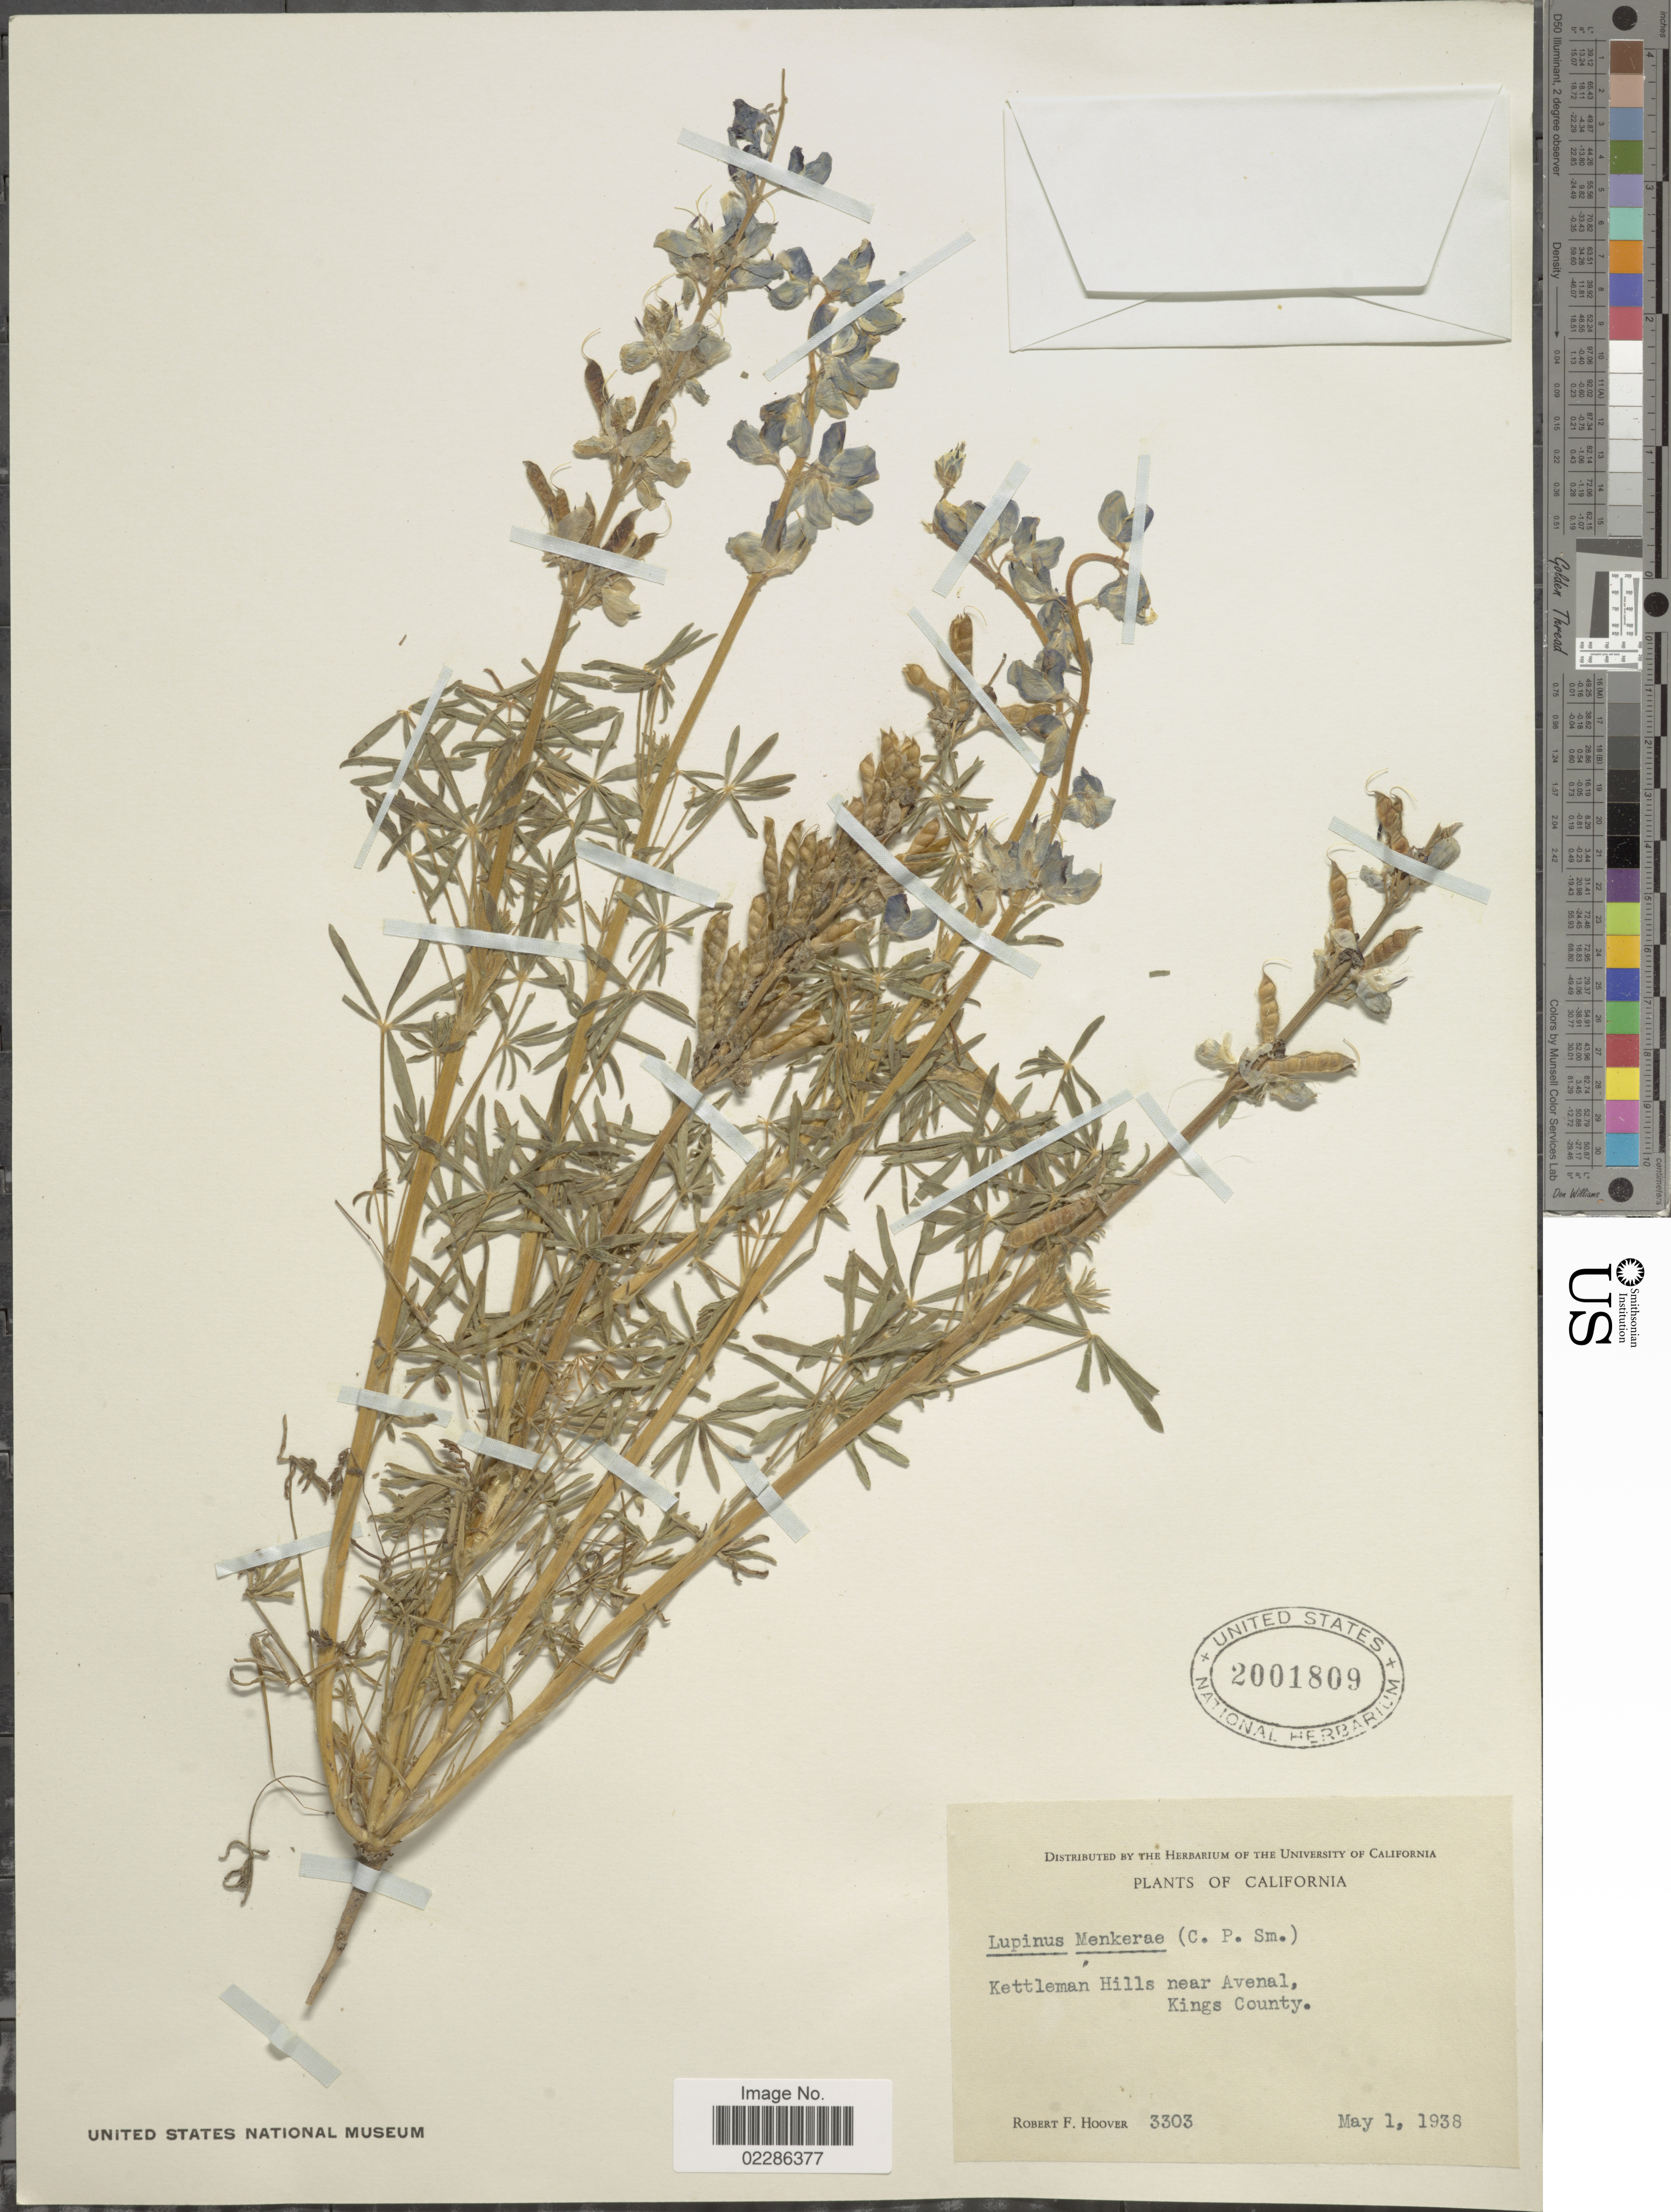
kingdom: Plantae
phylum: Tracheophyta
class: Magnoliopsida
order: Fabales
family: Fabaceae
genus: Lupinus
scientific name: Lupinus nanus var. menkerae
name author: C.P. Sm.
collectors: R. F. Hoover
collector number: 3303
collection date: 1938-05-01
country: United States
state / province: California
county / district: Kings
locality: Kettleman Hills near Avenal, Kings County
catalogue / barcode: US 2001809